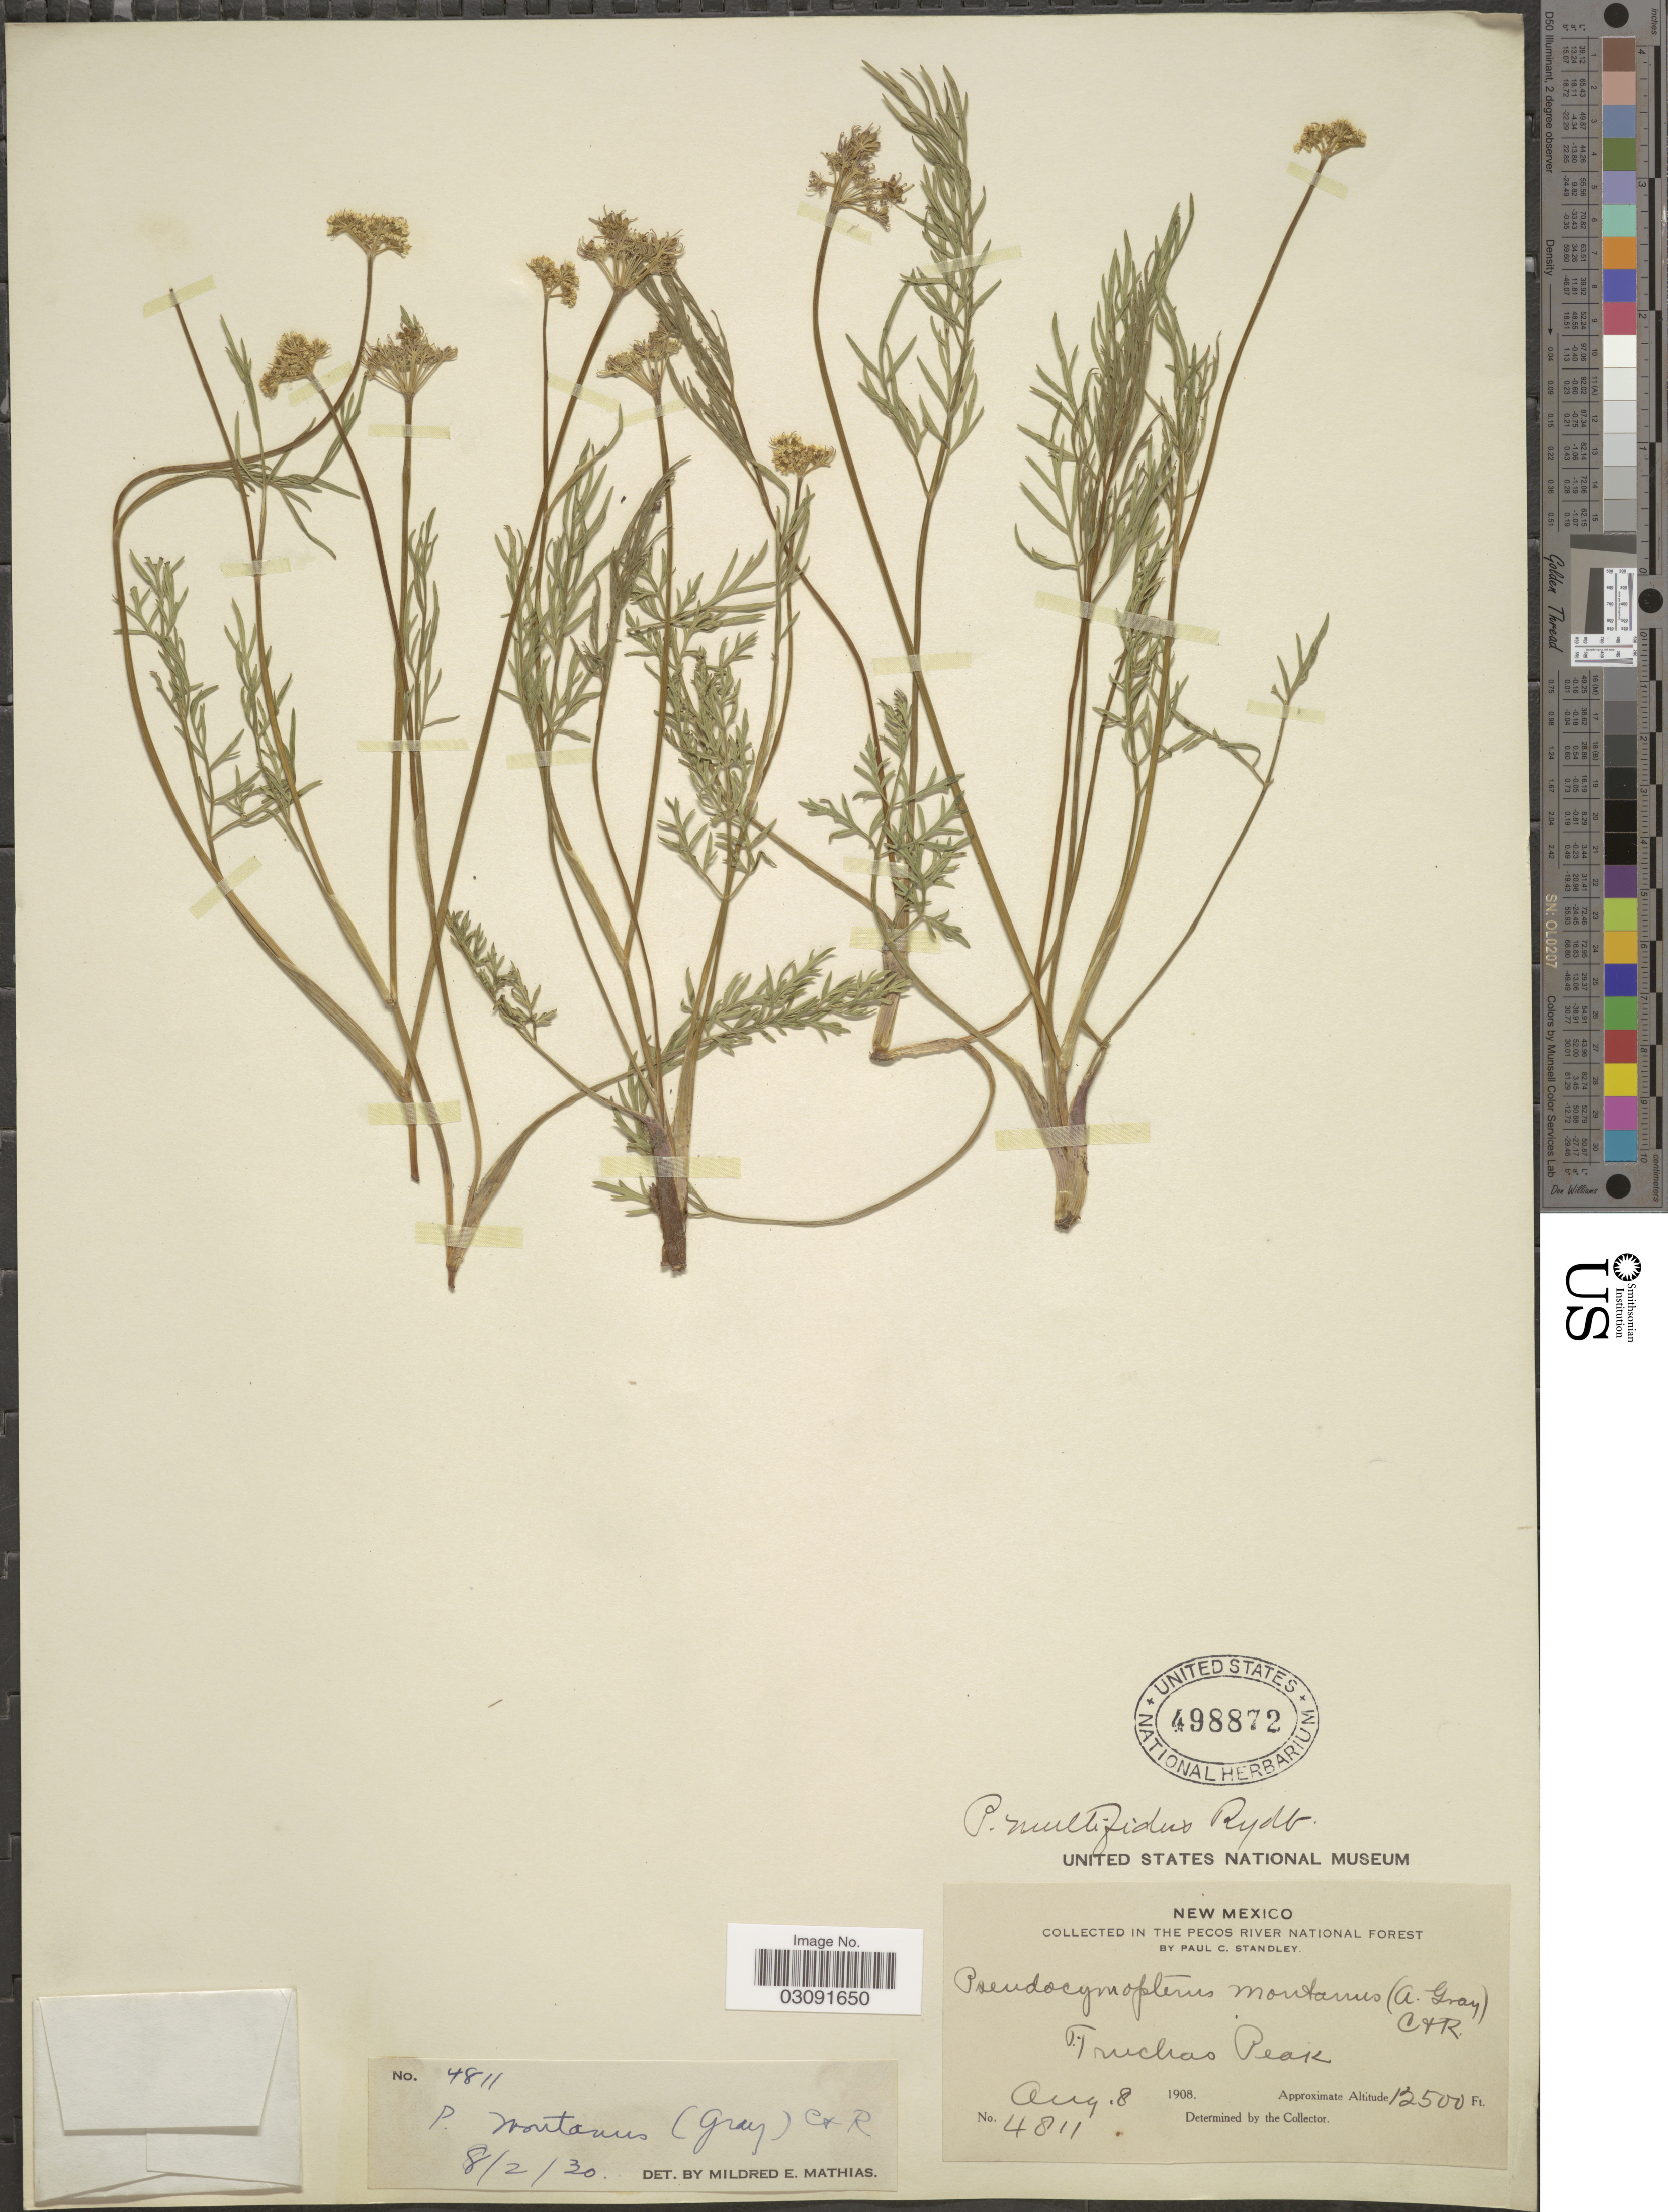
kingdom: Plantae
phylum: Tracheophyta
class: Magnoliopsida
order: Apiales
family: Apiaceae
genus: Pseudocymopterus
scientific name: Pseudocymopterus montanus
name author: (A. Gray) J.M. Coult. & Rose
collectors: P. C. Standley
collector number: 4811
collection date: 1908-08-08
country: United States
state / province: New Mexico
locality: In The Pecos River National Forest, Truchas Peak.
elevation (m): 3810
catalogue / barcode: US 498872